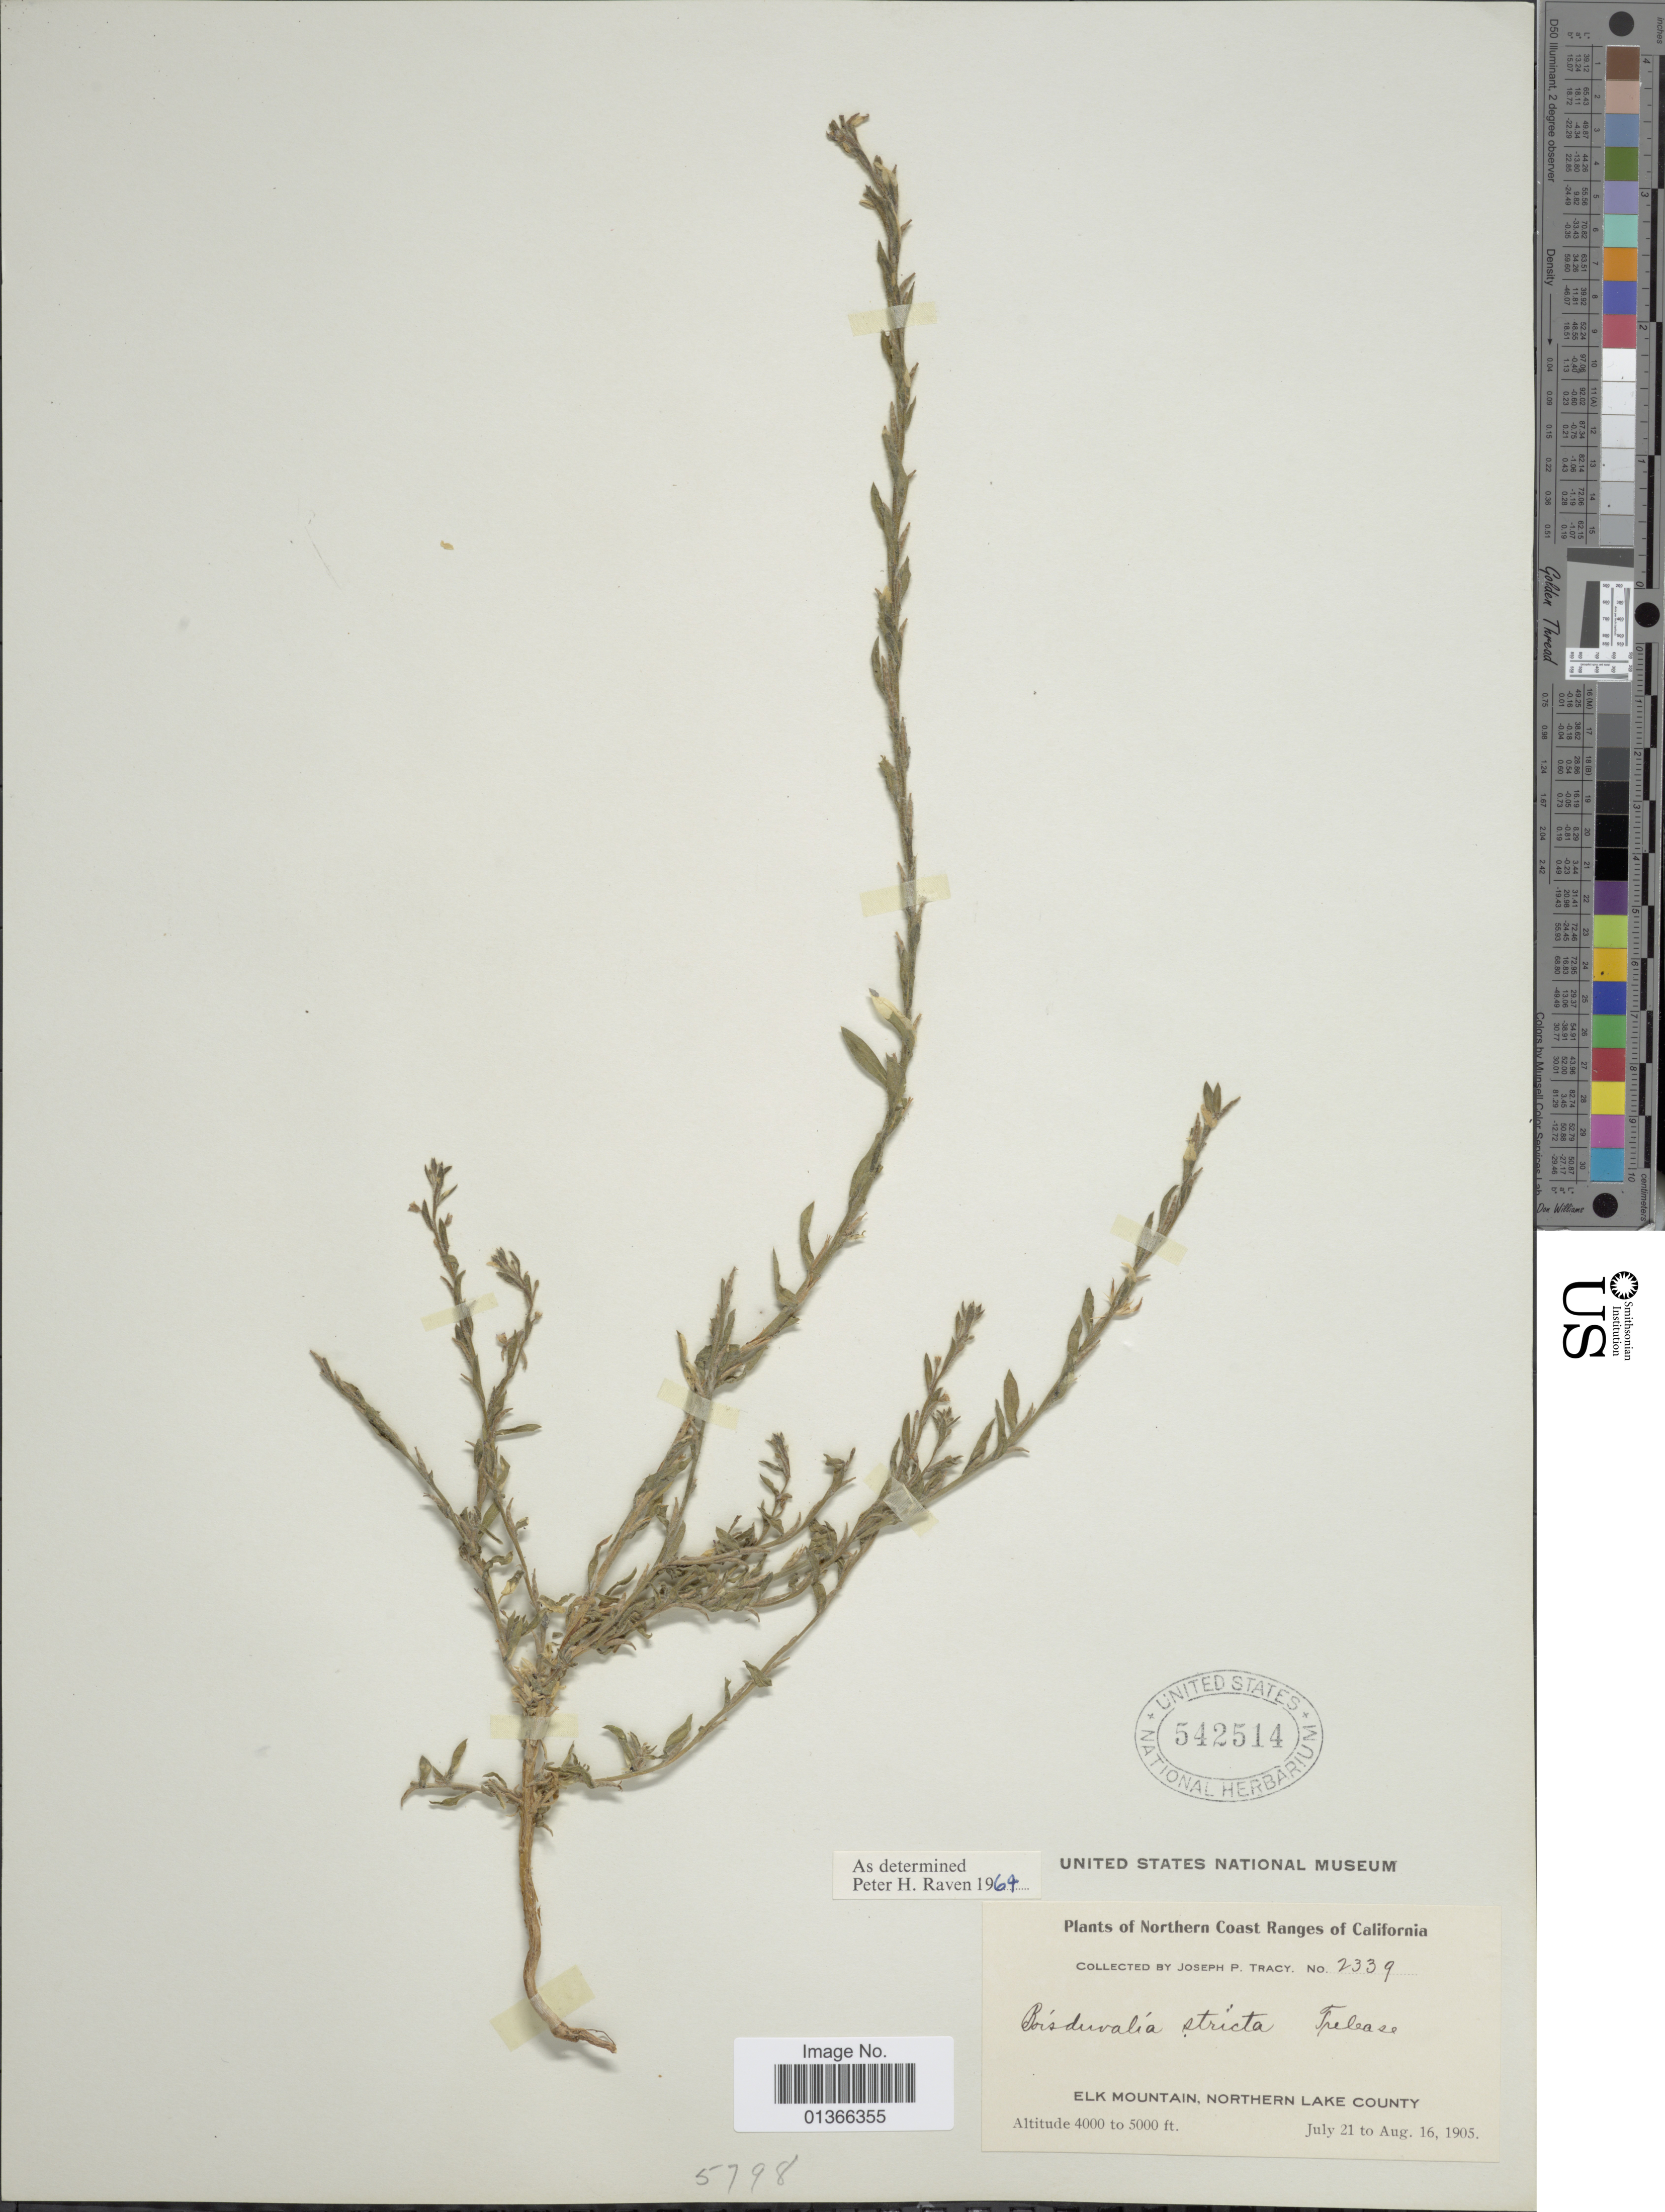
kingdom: Plantae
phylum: Tracheophyta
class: Magnoliopsida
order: Myrtales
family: Onagraceae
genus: Epilobium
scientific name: Epilobium torreyi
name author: (S. Watson) Hoch & P.H. Raven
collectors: J. Tracy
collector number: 2339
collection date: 1905-07-21/1905-08-16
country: United States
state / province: California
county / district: Lake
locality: Northern Coast Ranges. Elk Mountain, Northern Lake County.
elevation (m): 1219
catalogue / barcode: US 542514